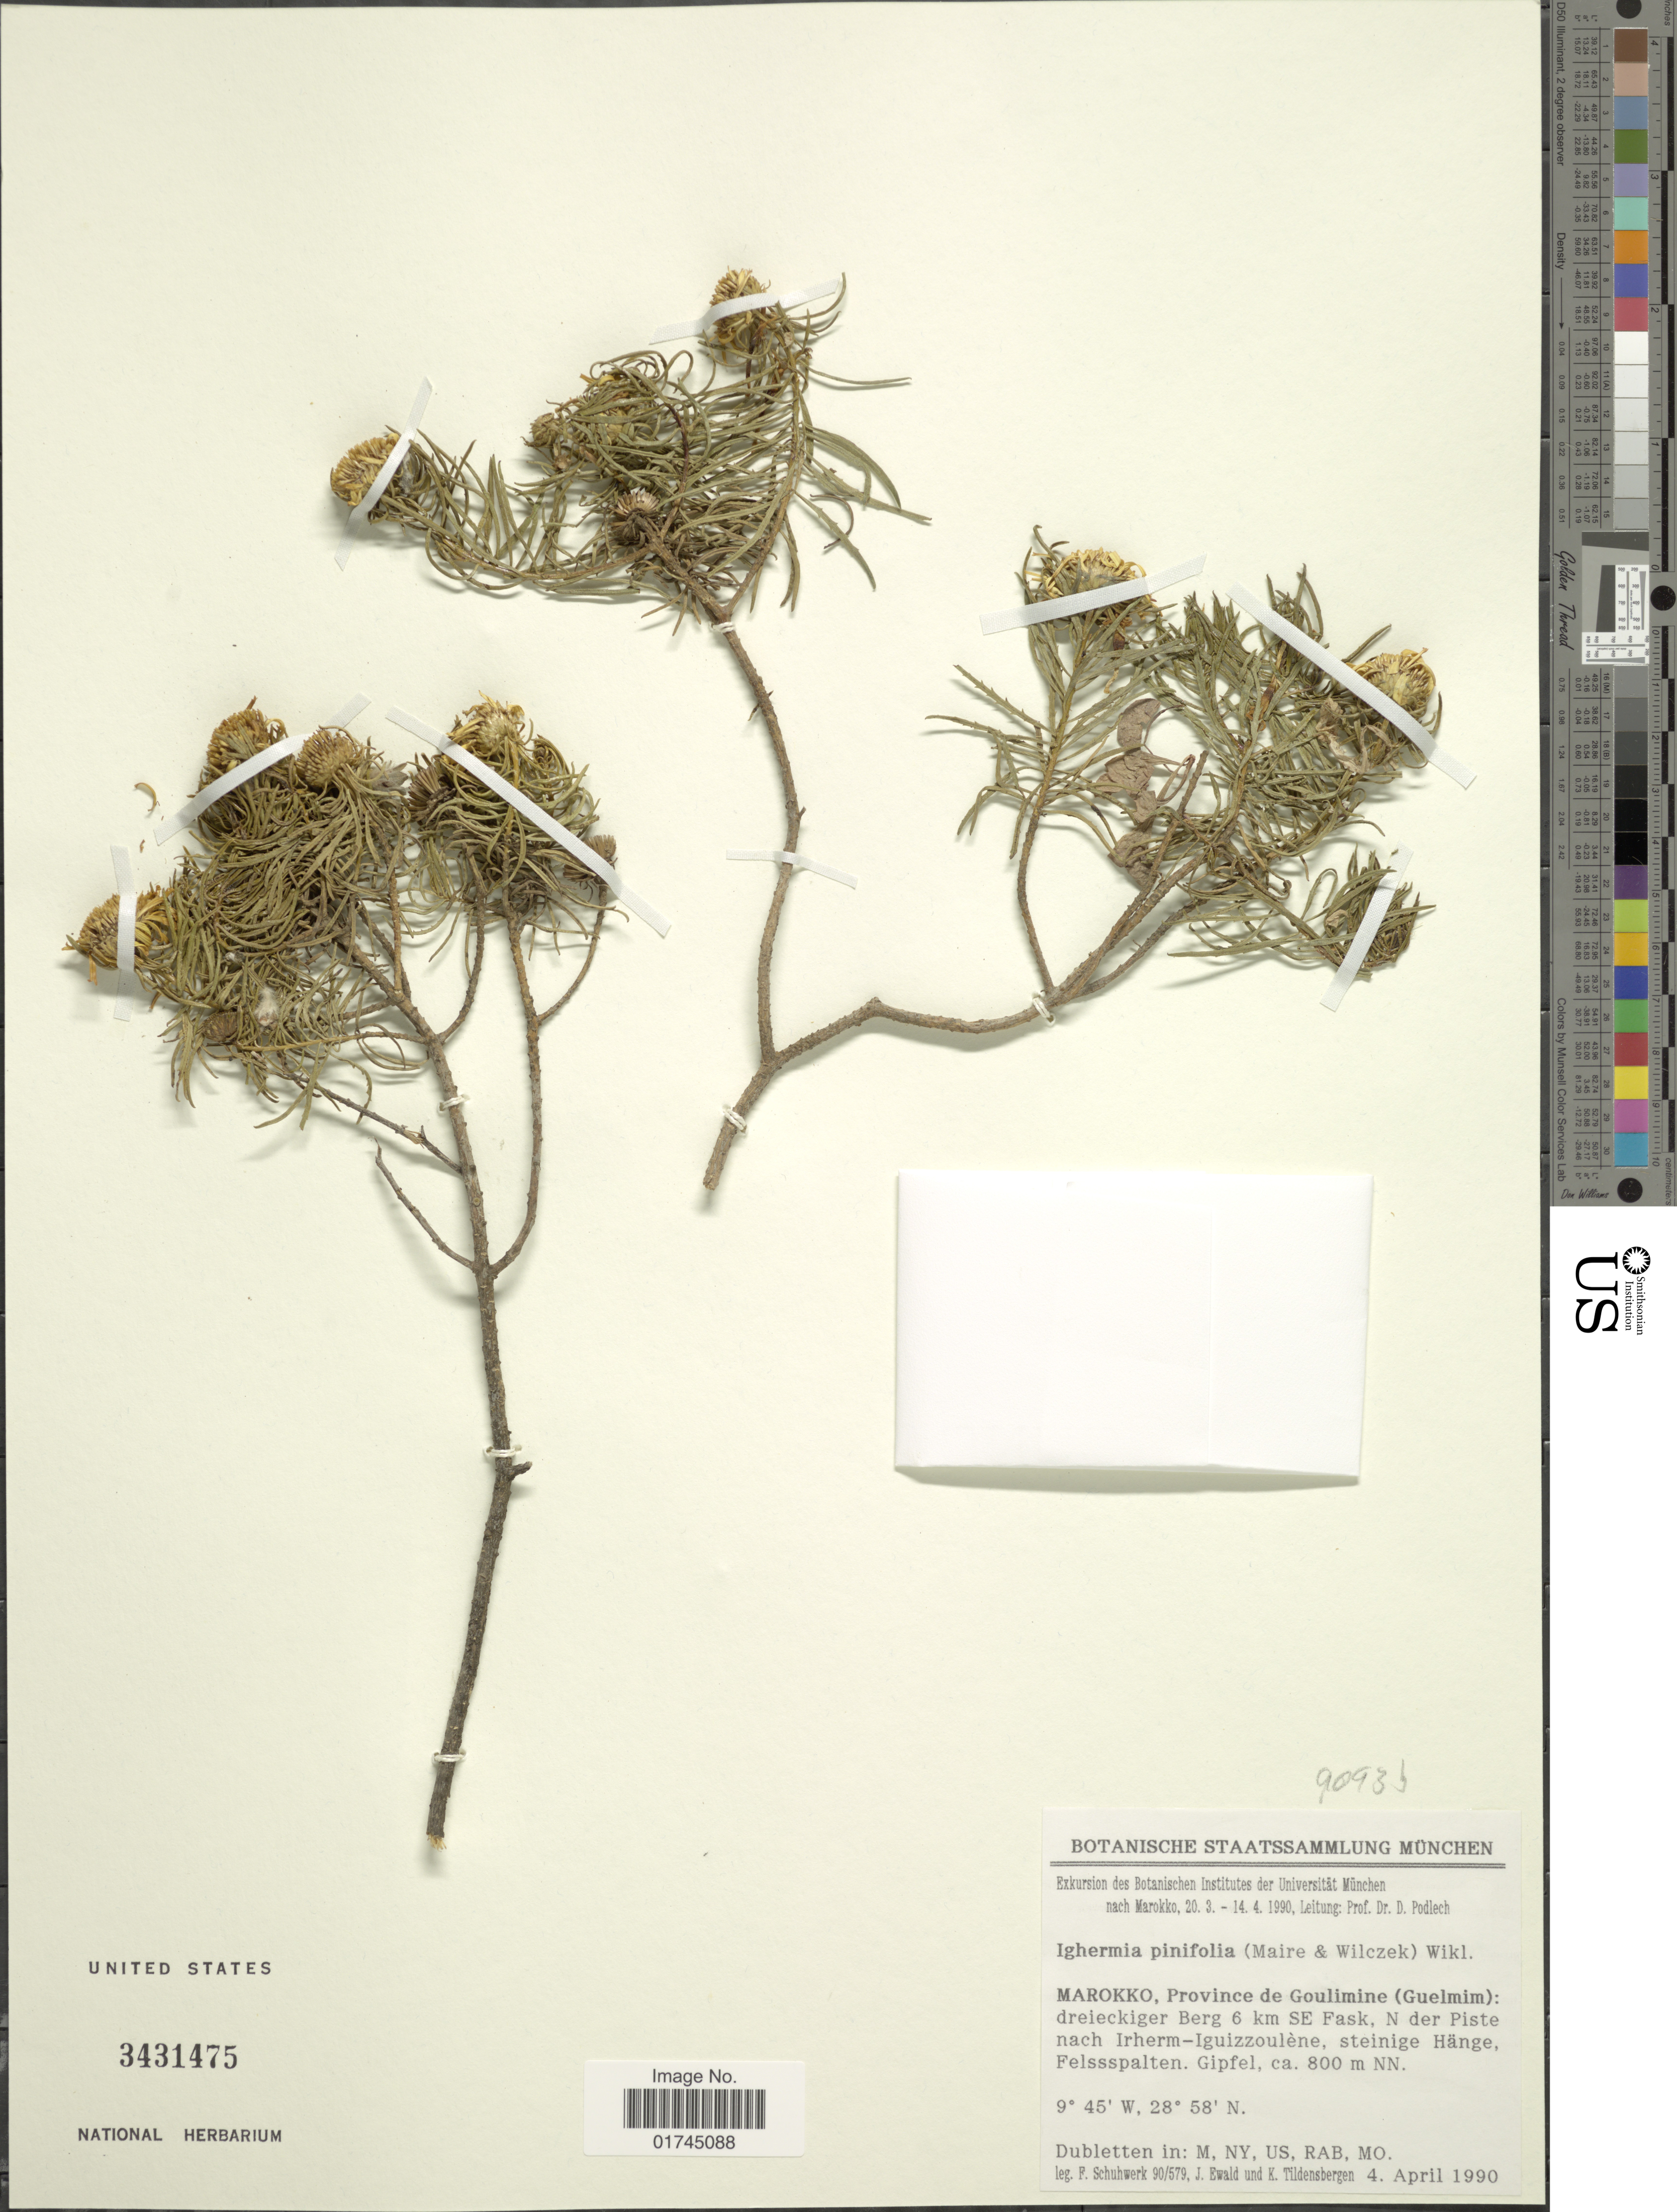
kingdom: Plantae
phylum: Tracheophyta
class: Magnoliopsida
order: Asterales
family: Asteraceae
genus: Ighermia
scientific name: Ighermia pinifolia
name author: (Maire & Wilczek) Wiklund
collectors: Schuhwerk, F., J. Ewald & K. Tildensbergen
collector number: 90933?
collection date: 1990-04-04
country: Morocco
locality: Province de Goulimine (Guelmim): dreieckiger Berg 6 km SEFask, N der Piste nar Irherm-Iguizzouléne, steinige Hänge, Felsspalten, Gipfel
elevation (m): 800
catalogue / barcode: US 3431475